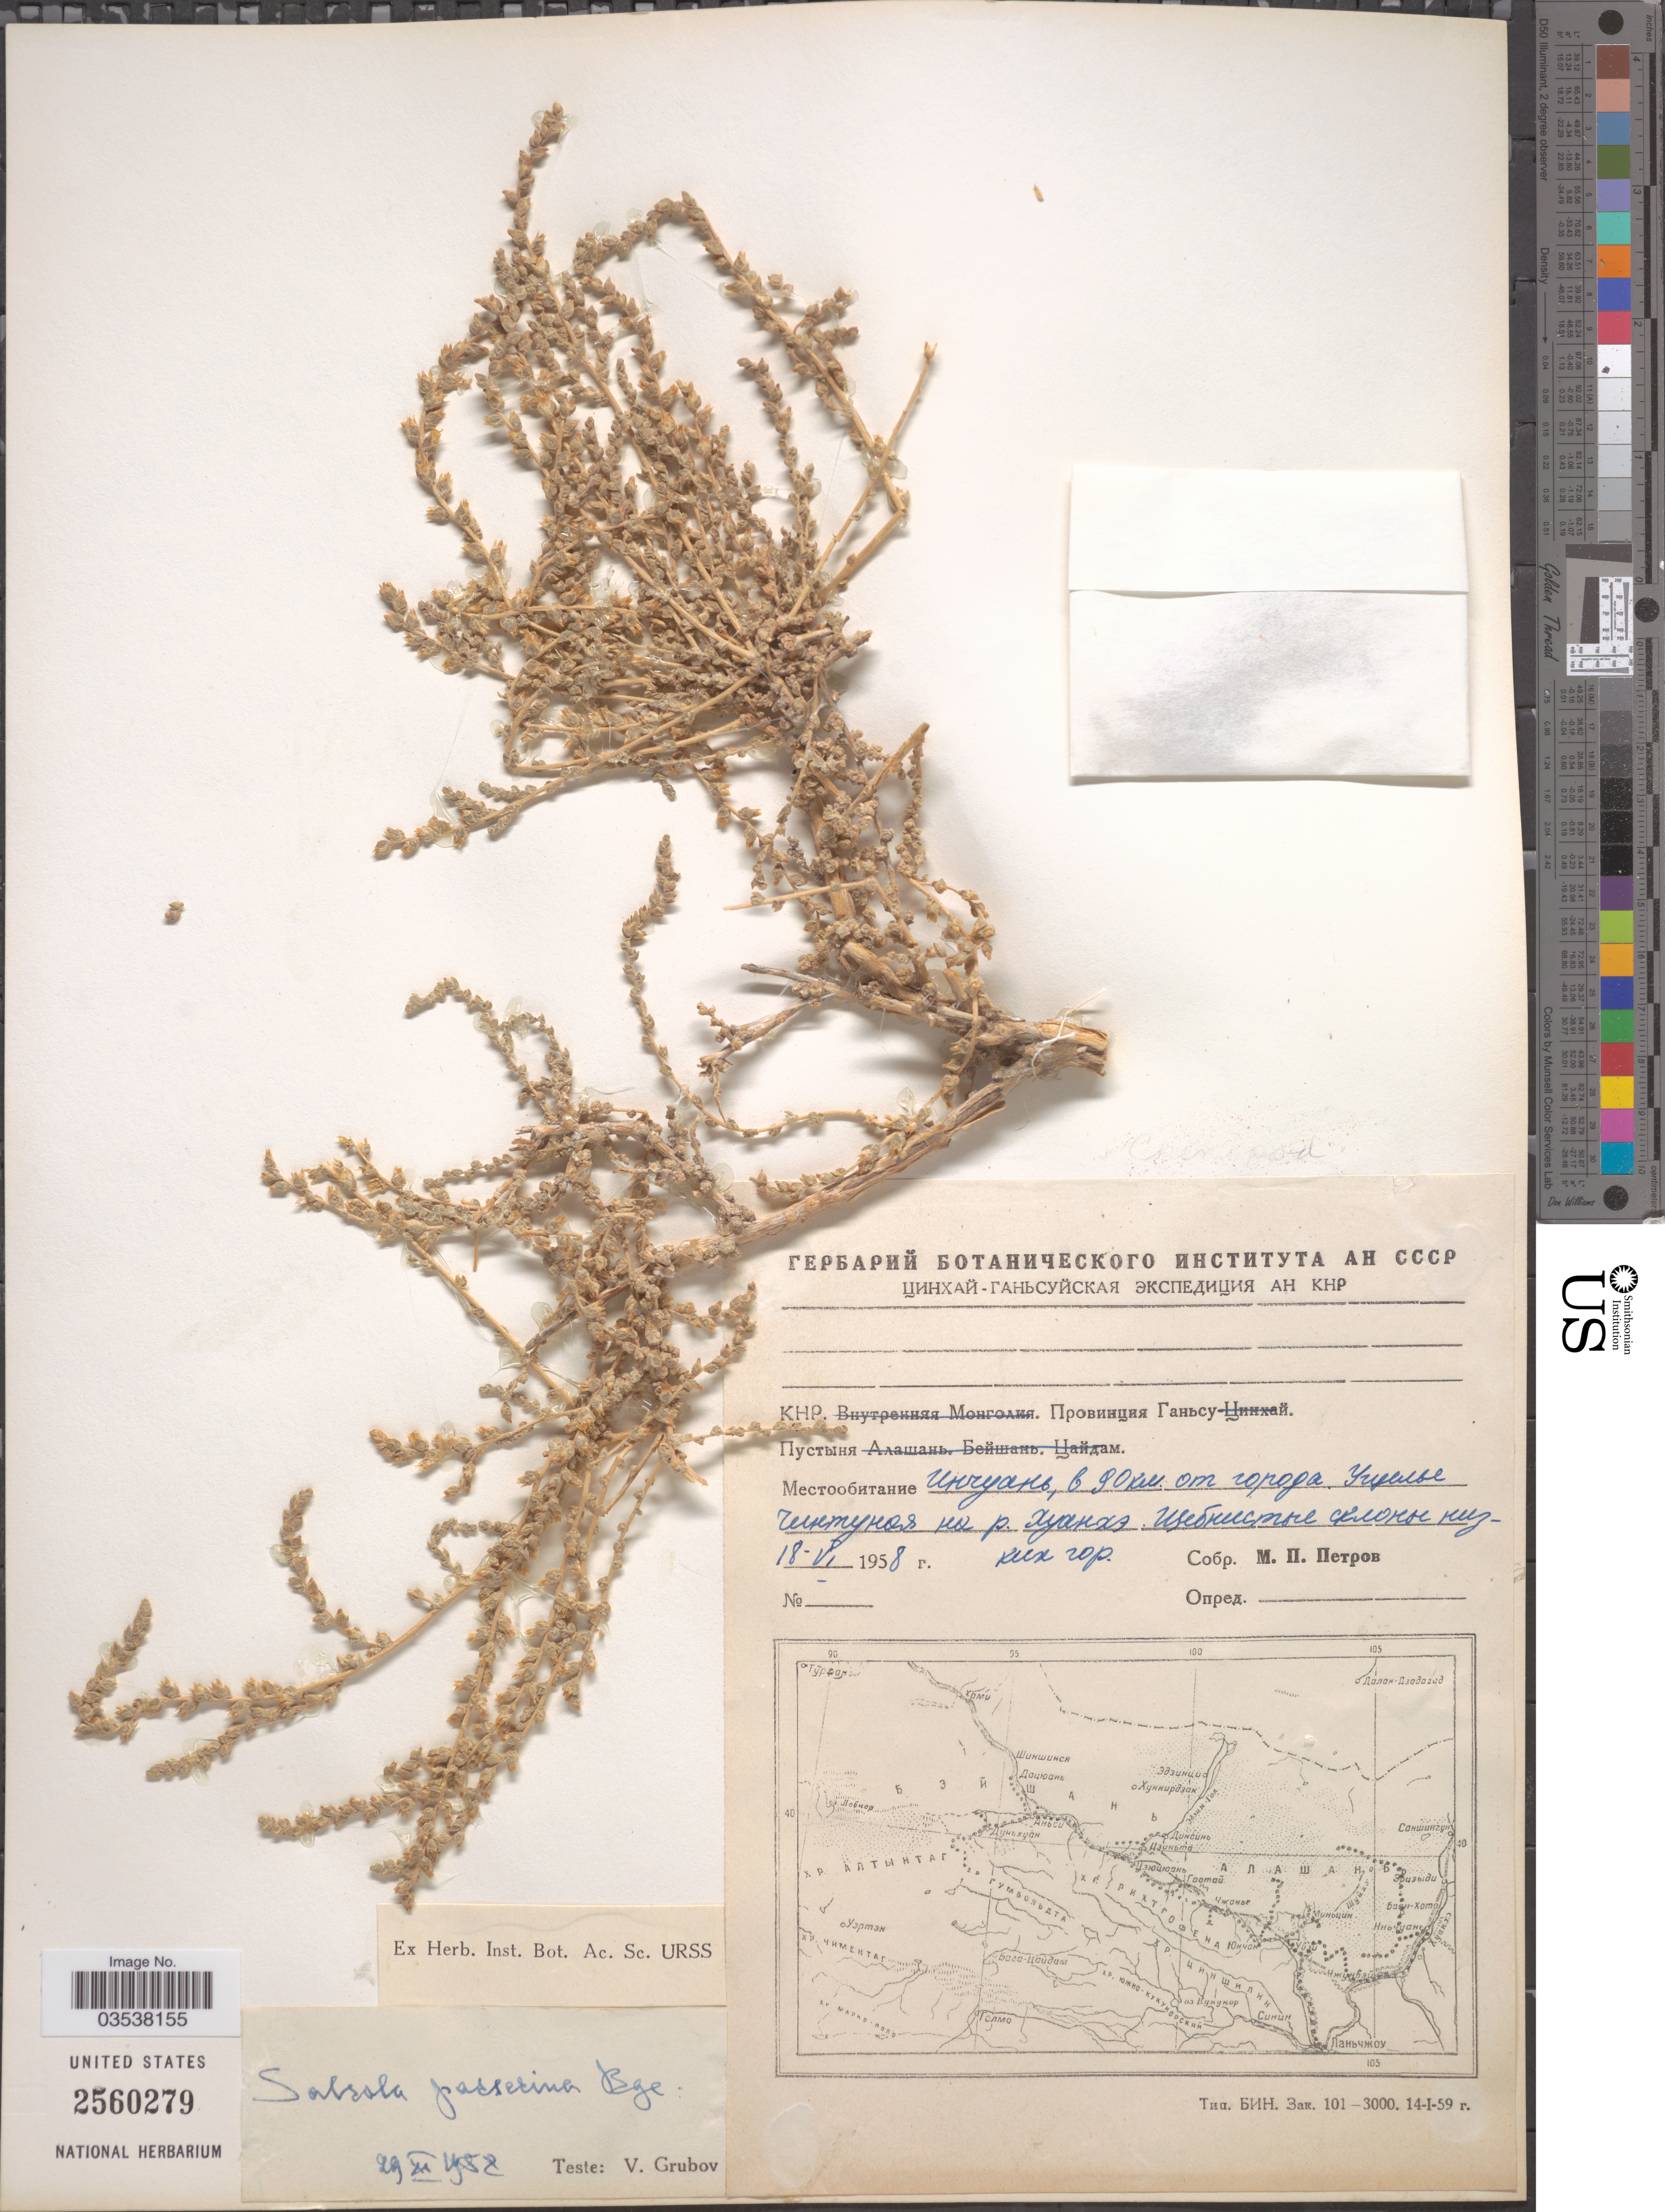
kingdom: Plantae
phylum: Tracheophyta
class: Magnoliopsida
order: Caryophyllales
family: Amaranthaceae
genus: Caroxylon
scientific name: Caroxylon passerinum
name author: (Bunge) Akhani & Roalson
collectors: M. Petrov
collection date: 1958-06-18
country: China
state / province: Gansu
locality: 90 km from Jinchang, Huang He River.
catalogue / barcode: US 2560279